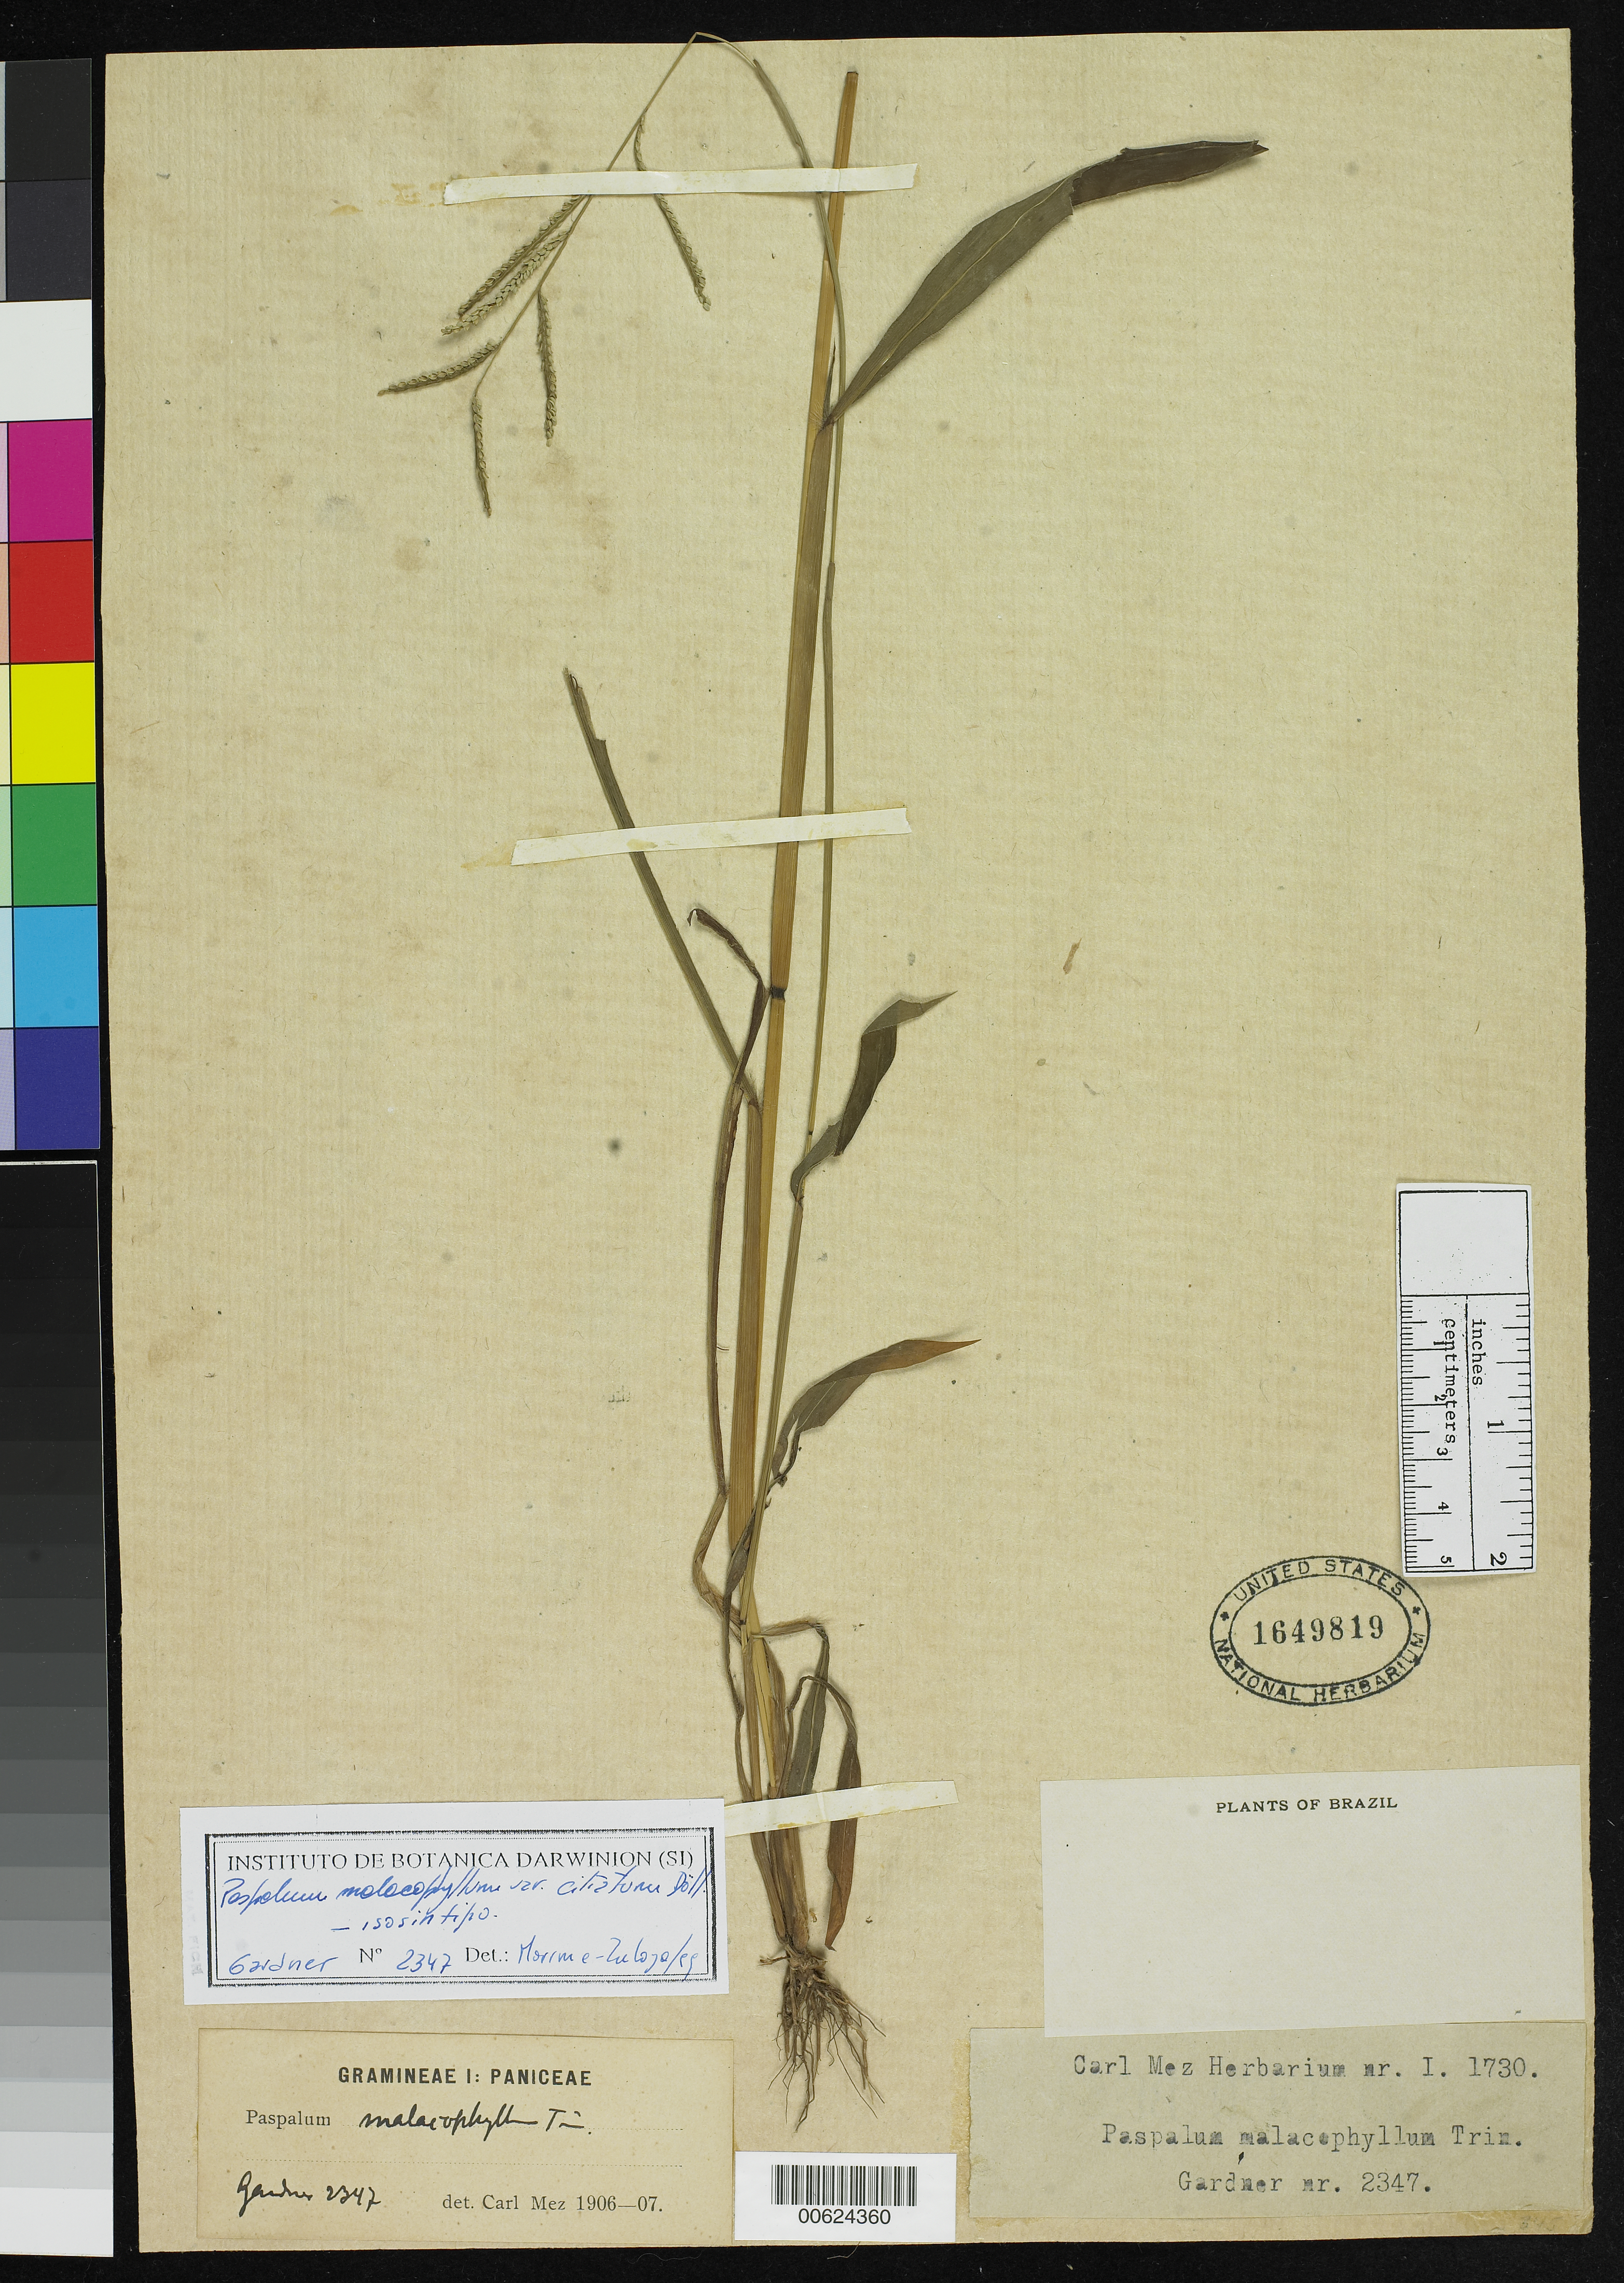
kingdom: Plantae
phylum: Tracheophyta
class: Liliopsida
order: Poales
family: Poaceae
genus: Paspalum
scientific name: Paspalum malacophyllum var. ciliatum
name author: Döll in Mart.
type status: Isolectotype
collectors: G. Gardner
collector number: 2347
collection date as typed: Sep 1846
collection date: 1846-09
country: Brazil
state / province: Piauí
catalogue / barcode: US 1649819